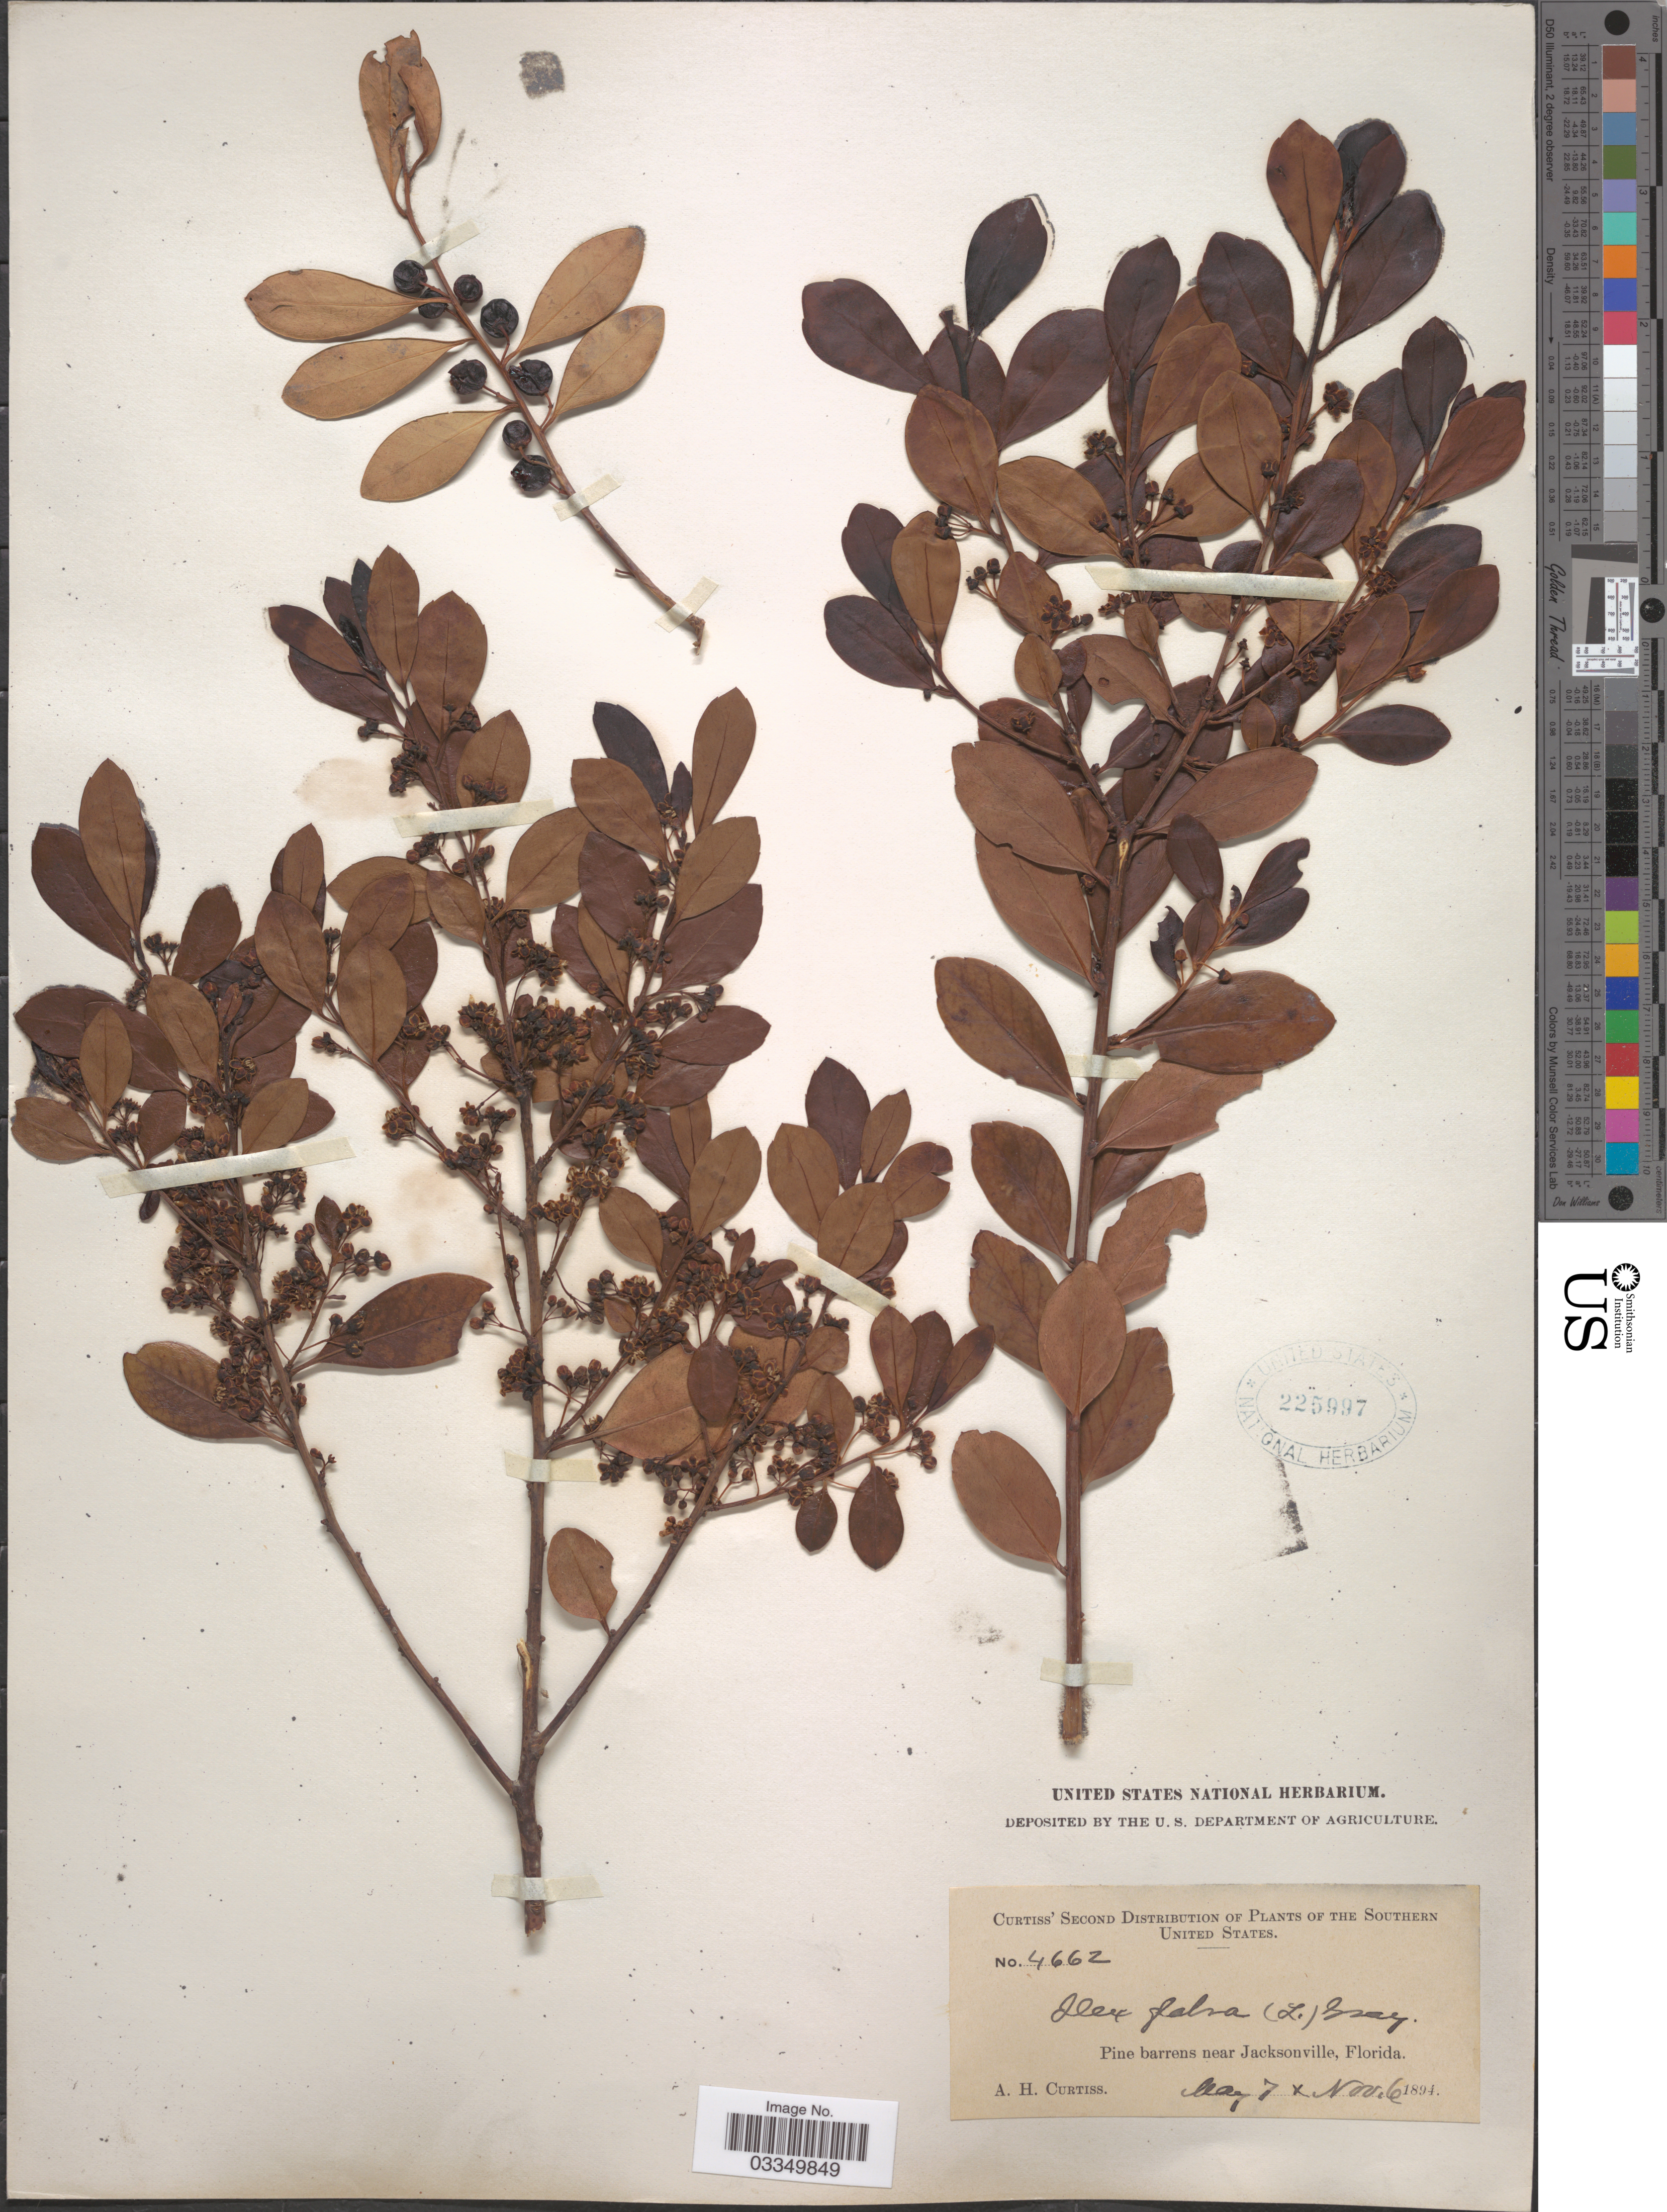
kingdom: Plantae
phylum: Tracheophyta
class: Magnoliopsida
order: Aquifoliales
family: Aquifoliaceae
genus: Ilex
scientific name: Ilex glabra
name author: (L.) A. Gray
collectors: A. H. Curtiss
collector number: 4662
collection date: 1894-05-07/1894-11-06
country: United States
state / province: Florida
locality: Southern United States. Near Jacksonville.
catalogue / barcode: US 225997